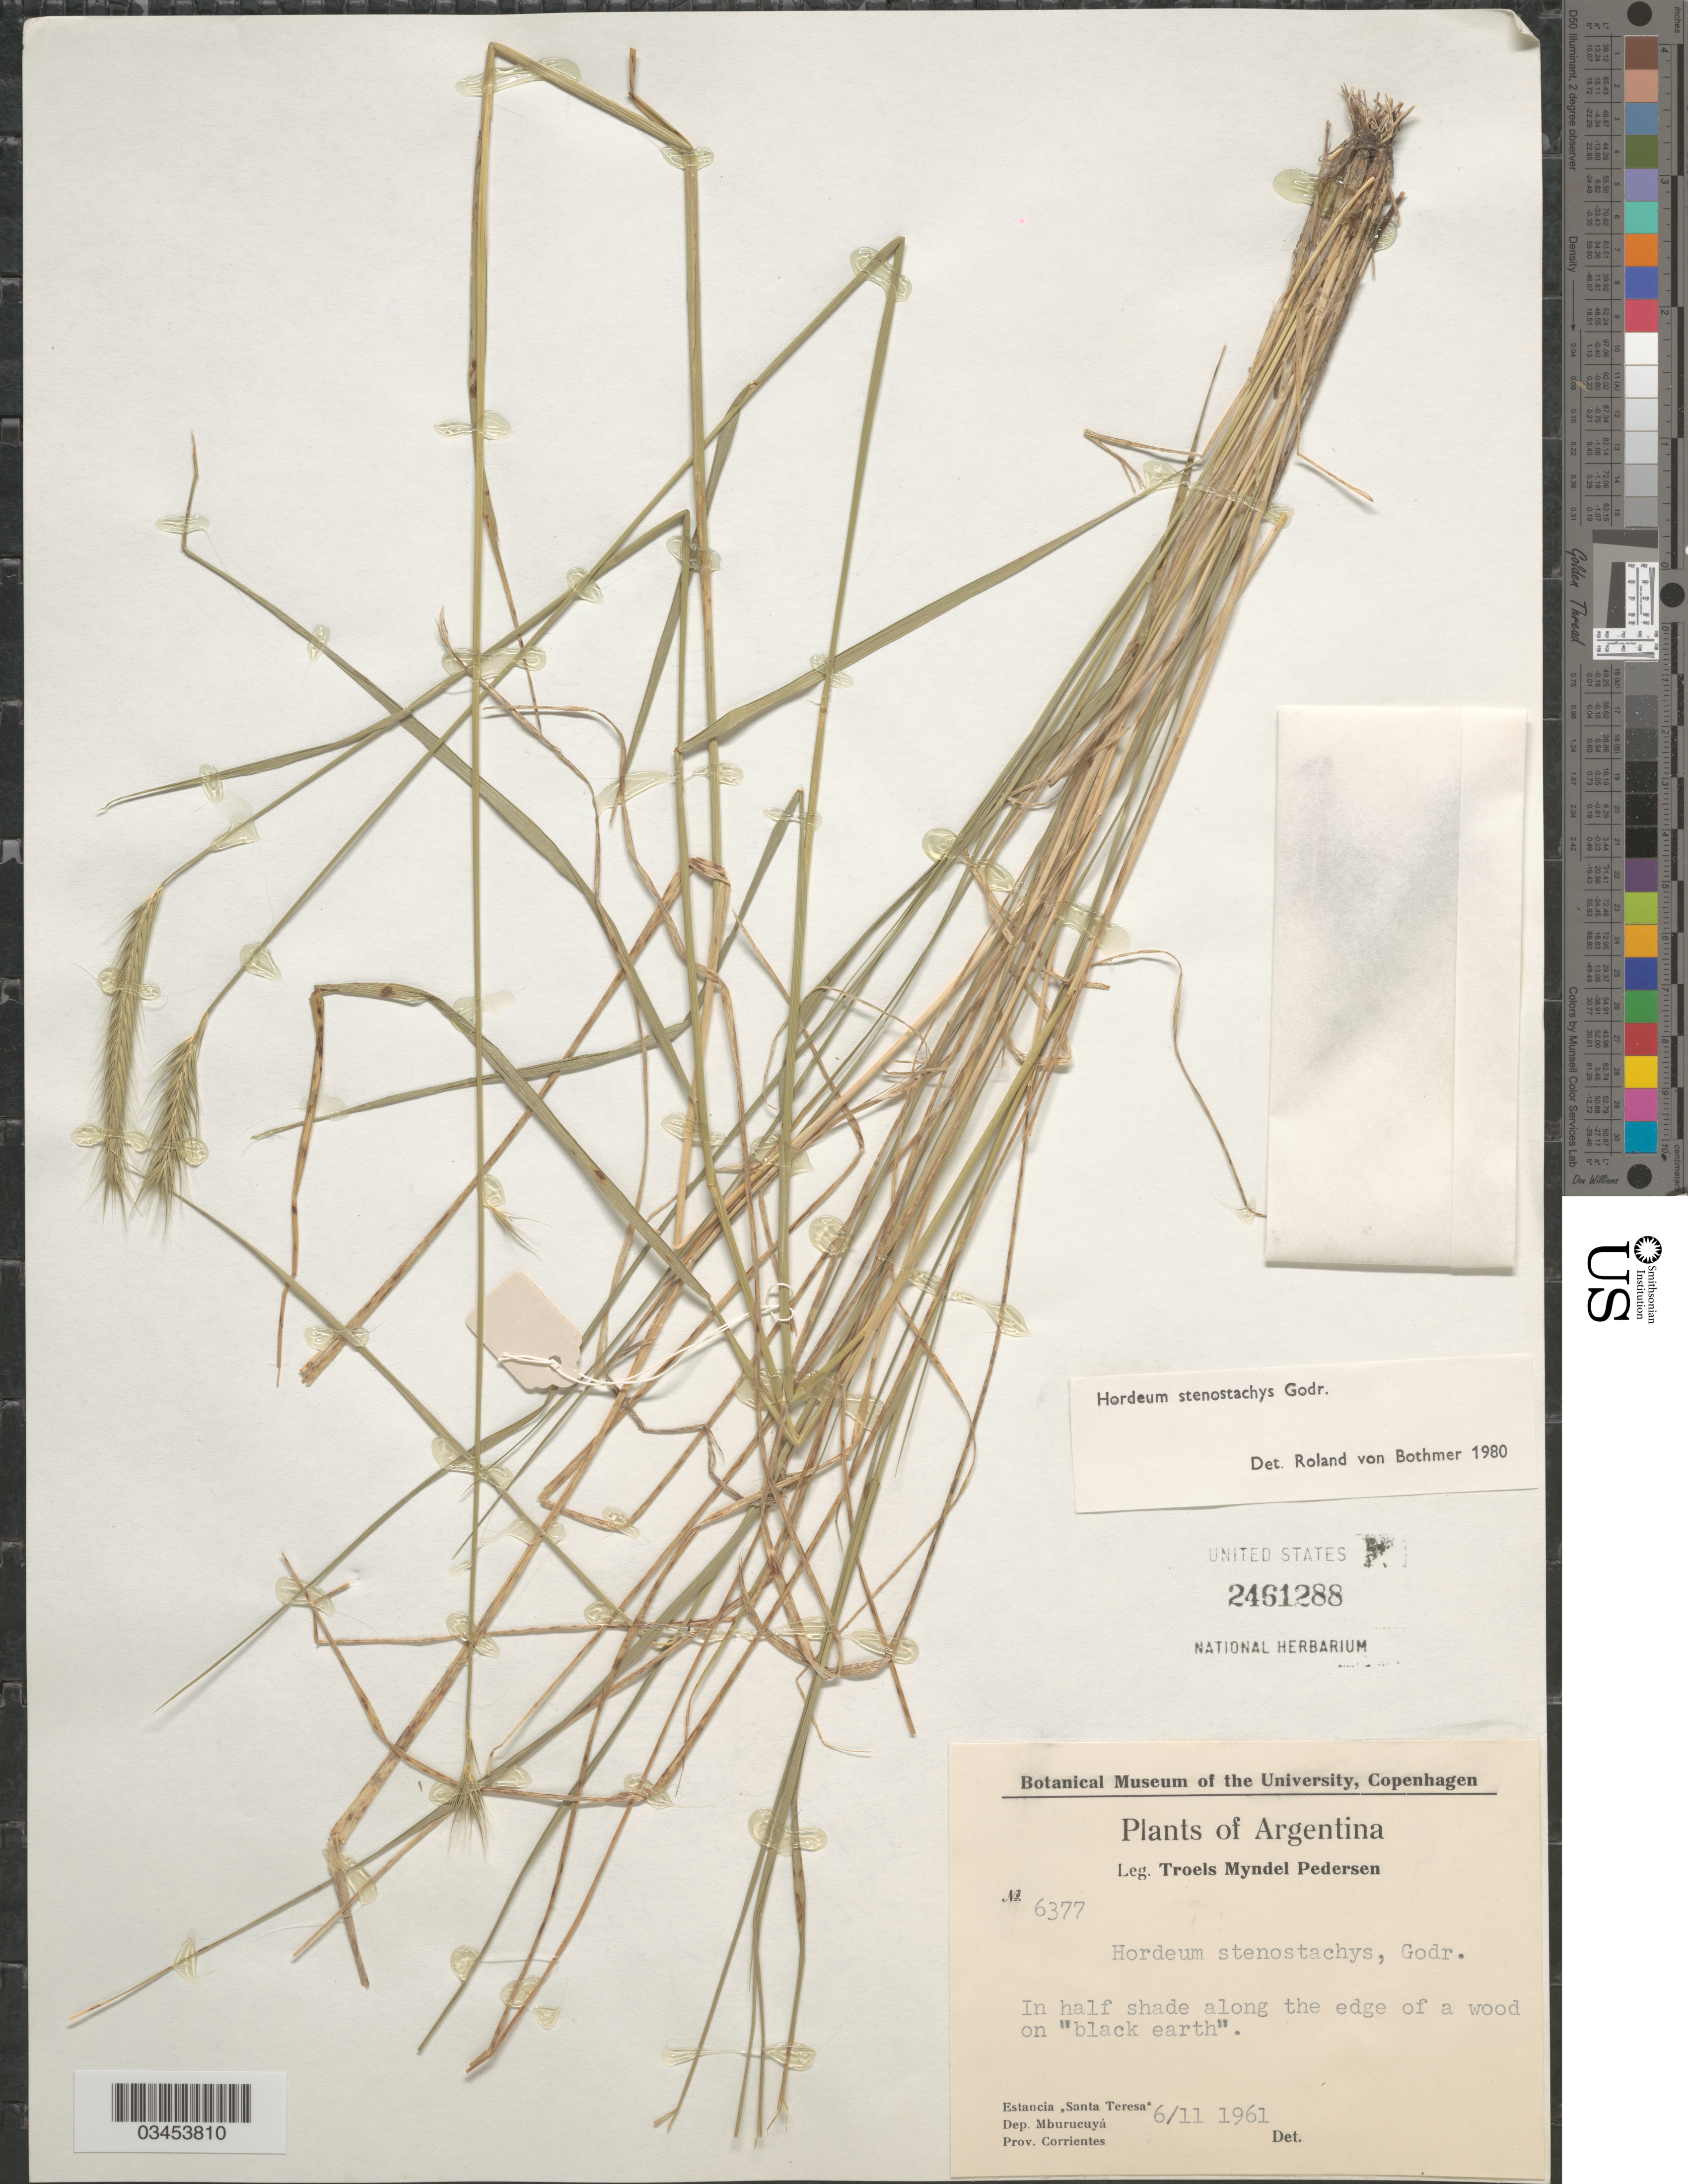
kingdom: Plantae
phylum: Tracheophyta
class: Liliopsida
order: Poales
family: Poaceae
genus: Hordeum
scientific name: Hordeum stenostachys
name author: Godr.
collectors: T. Pederson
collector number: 6377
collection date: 1961-11-06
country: Argentina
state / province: Corrientes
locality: In half shade along the edge of a wood on "black earth". Estancia "Santa Teresa". Dep. Mburucuyá.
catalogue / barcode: US 2461288